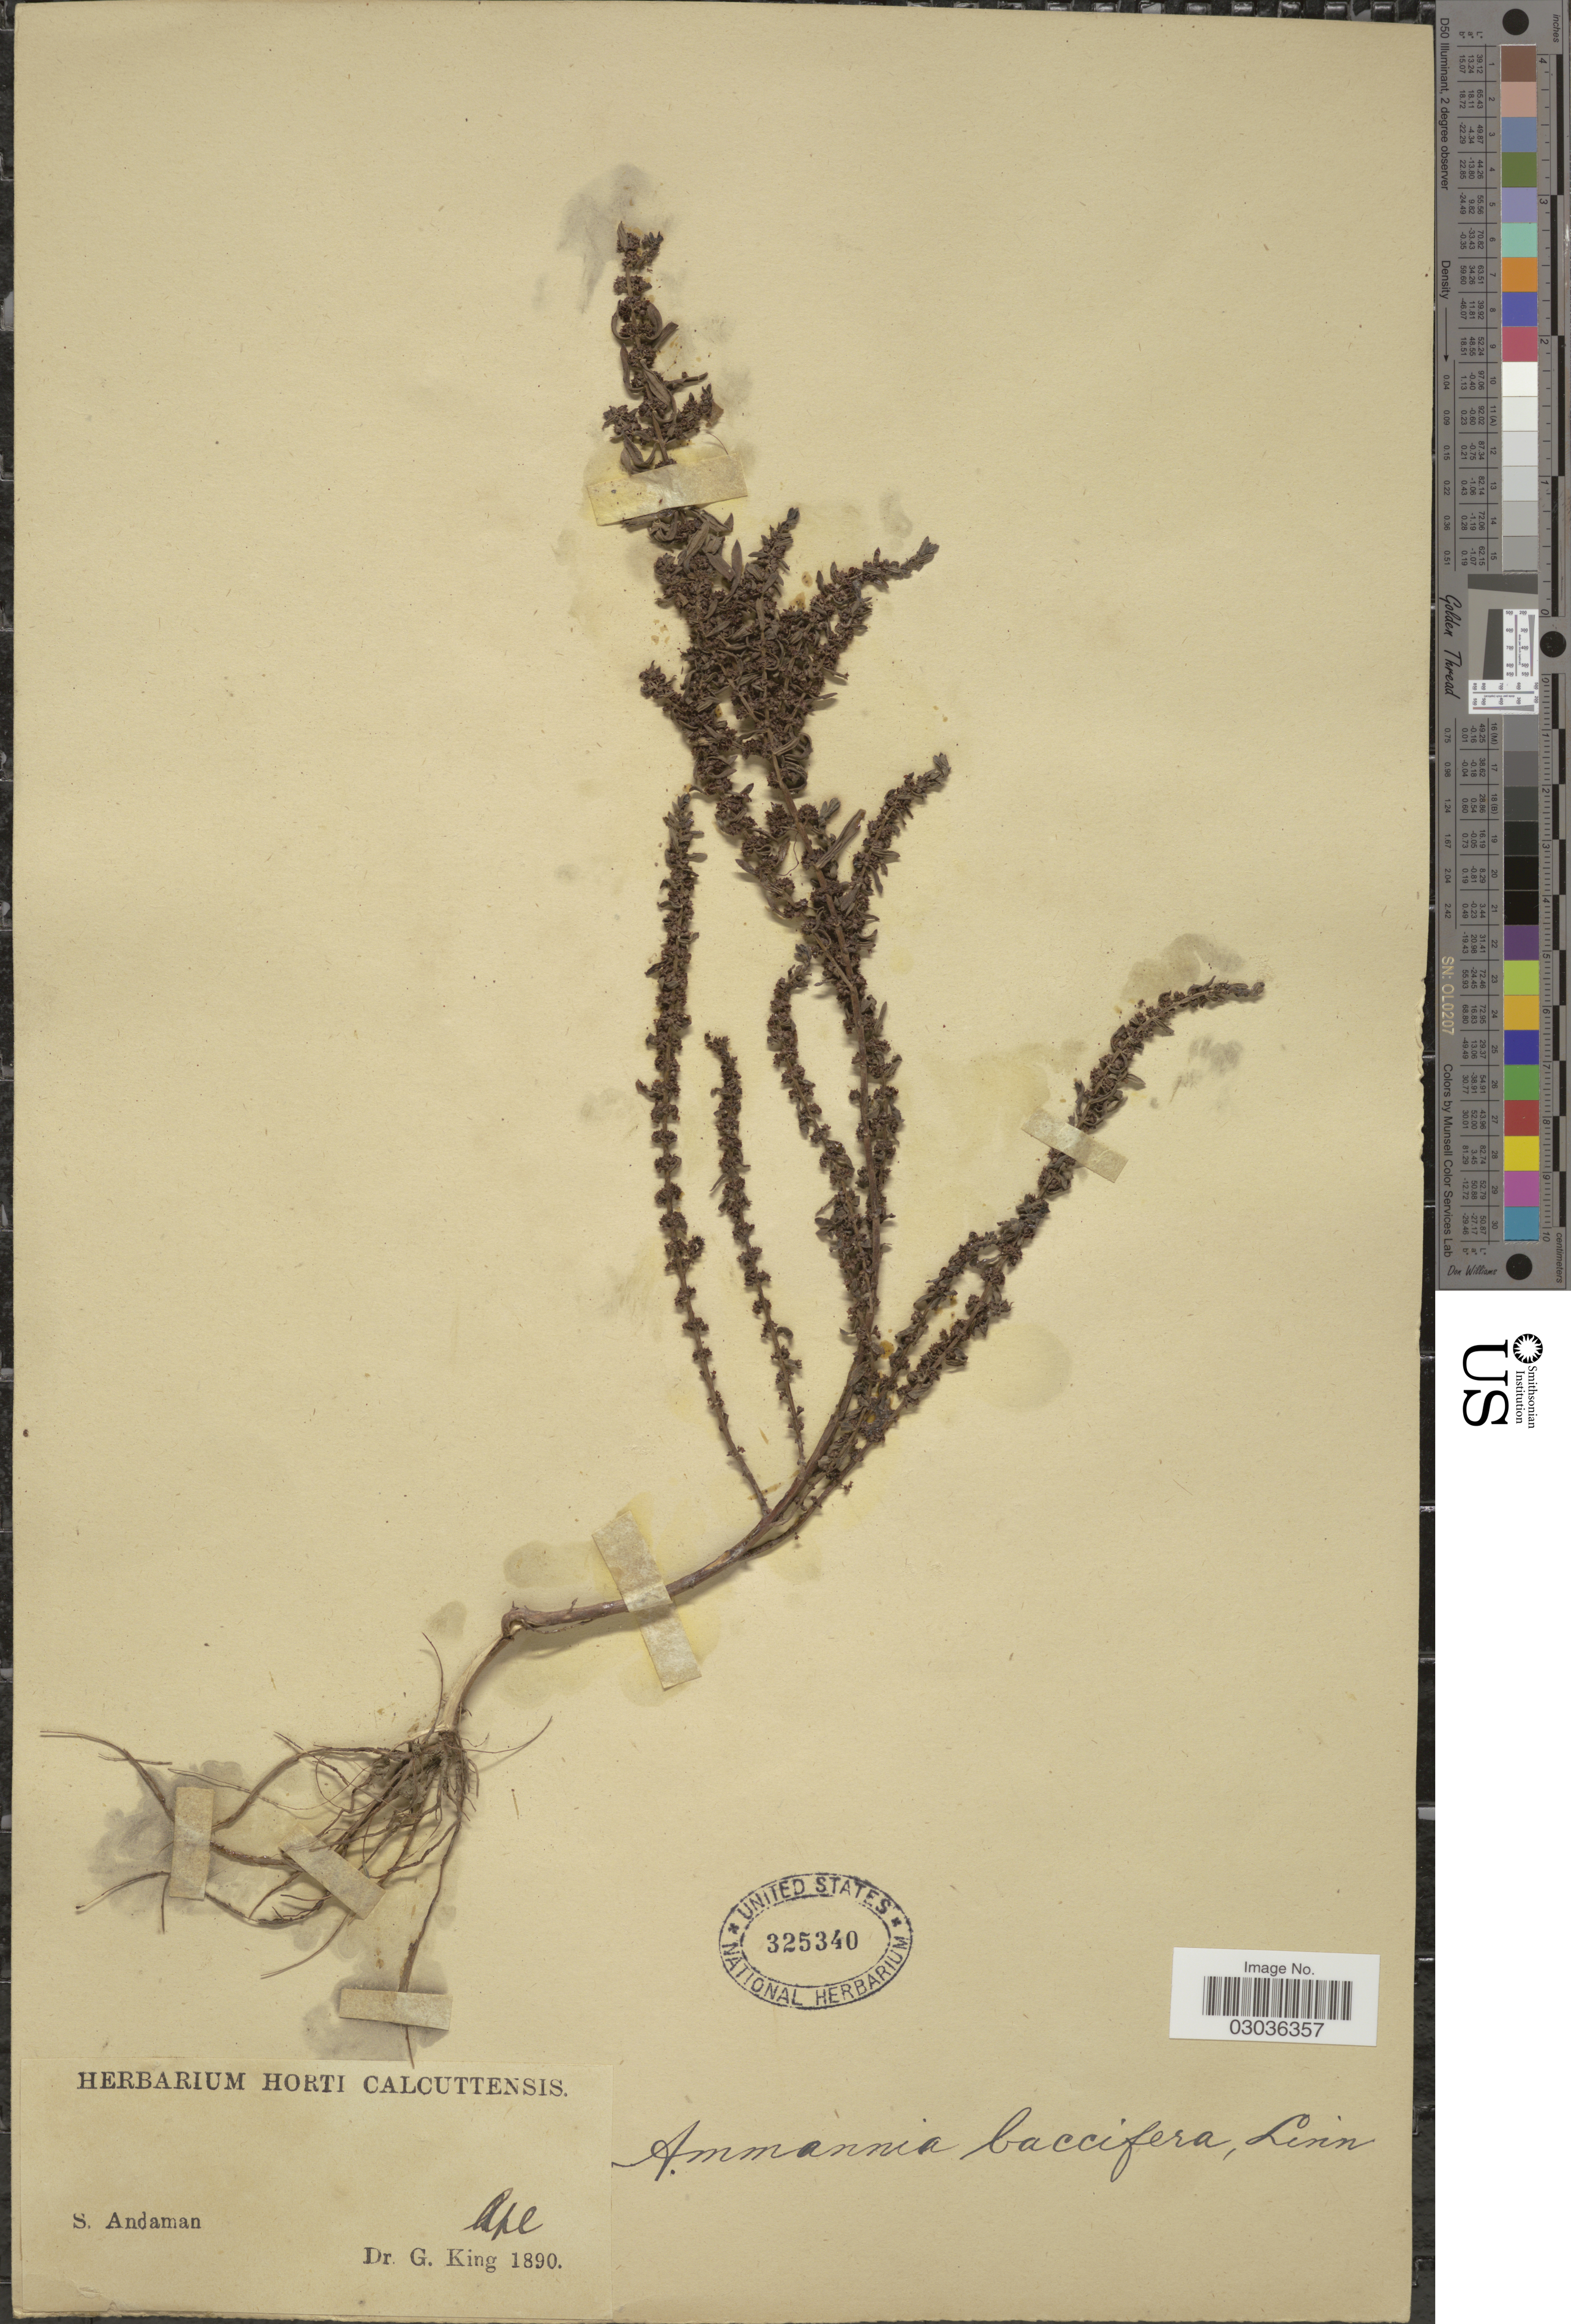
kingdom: Plantae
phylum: Tracheophyta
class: Magnoliopsida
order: Myrtales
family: Lythraceae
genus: Ammannia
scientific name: Ammannia baccifera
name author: L.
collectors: G. King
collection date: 1890-04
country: India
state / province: Andaman and Nicobar Islands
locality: S. Andaman.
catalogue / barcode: US 325340